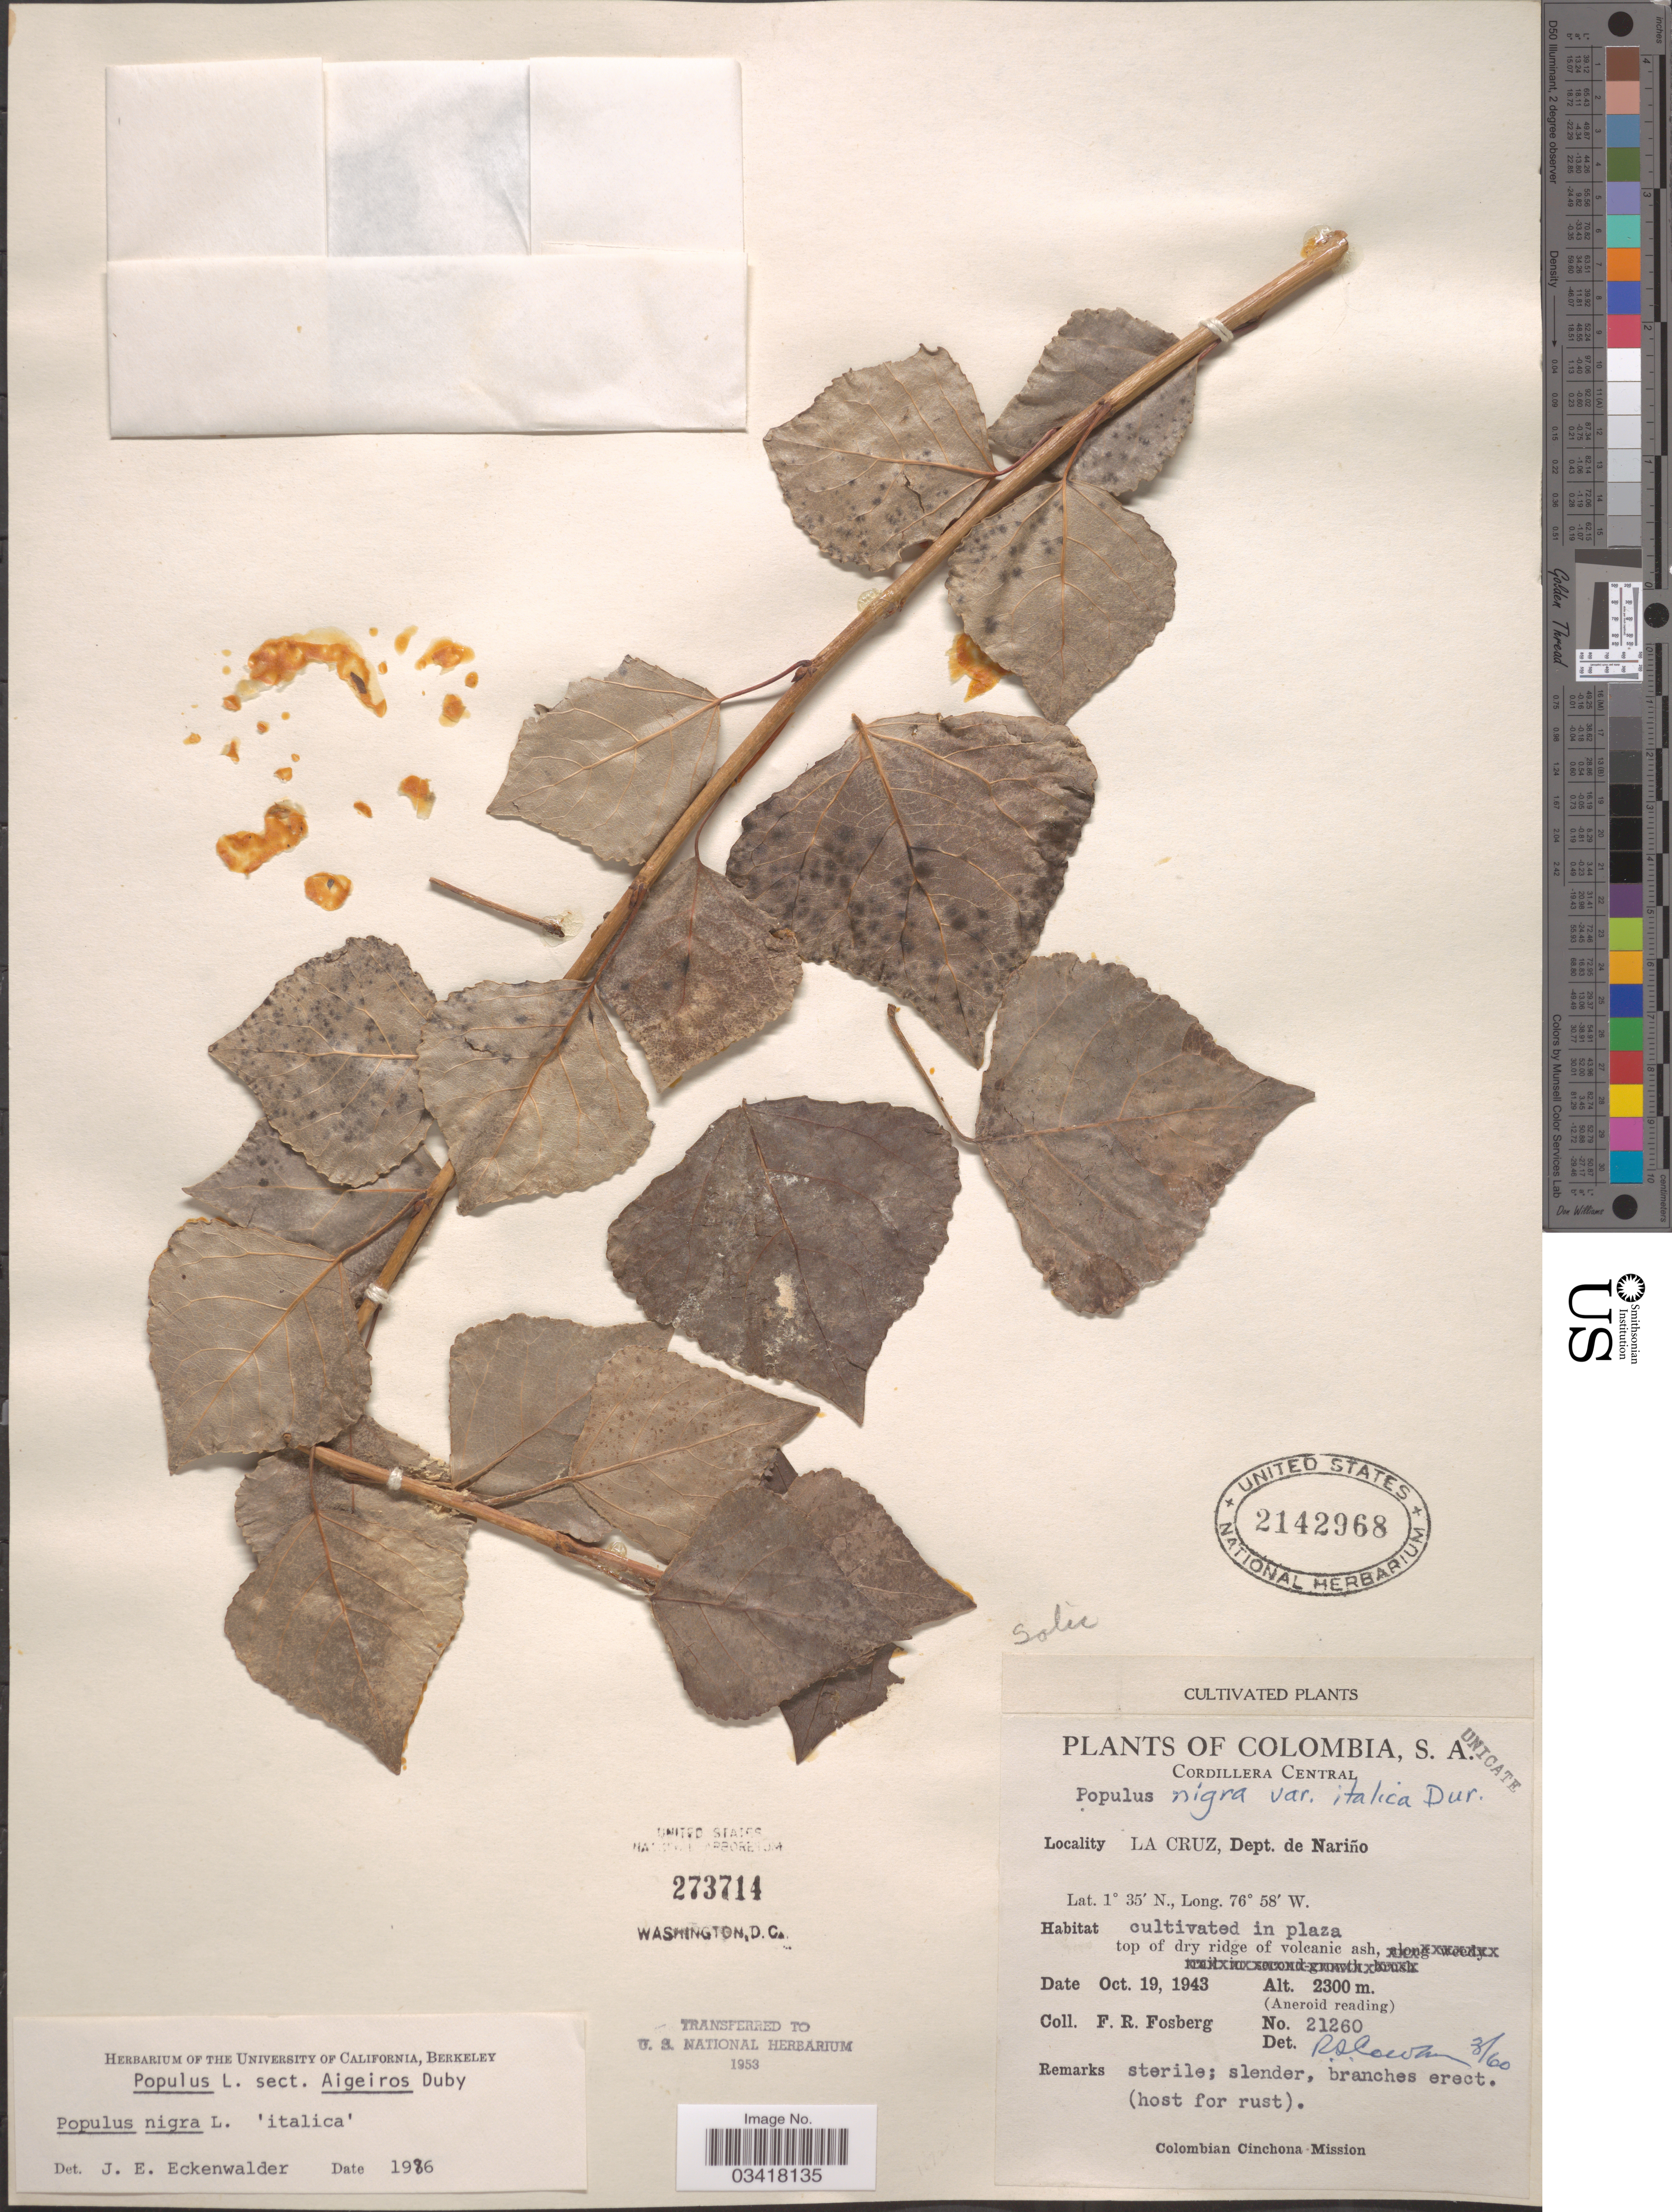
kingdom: Plantae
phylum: Tracheophyta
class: Magnoliopsida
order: Malpighiales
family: Salicaceae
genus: Populus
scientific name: Populus nigra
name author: L.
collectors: F. R. Fosberg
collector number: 21260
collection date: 1943-10-19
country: Colombia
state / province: Nariño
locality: Cordillera Central. La Cruz, Dept. de Nariño.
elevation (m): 2300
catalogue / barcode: US 2142968